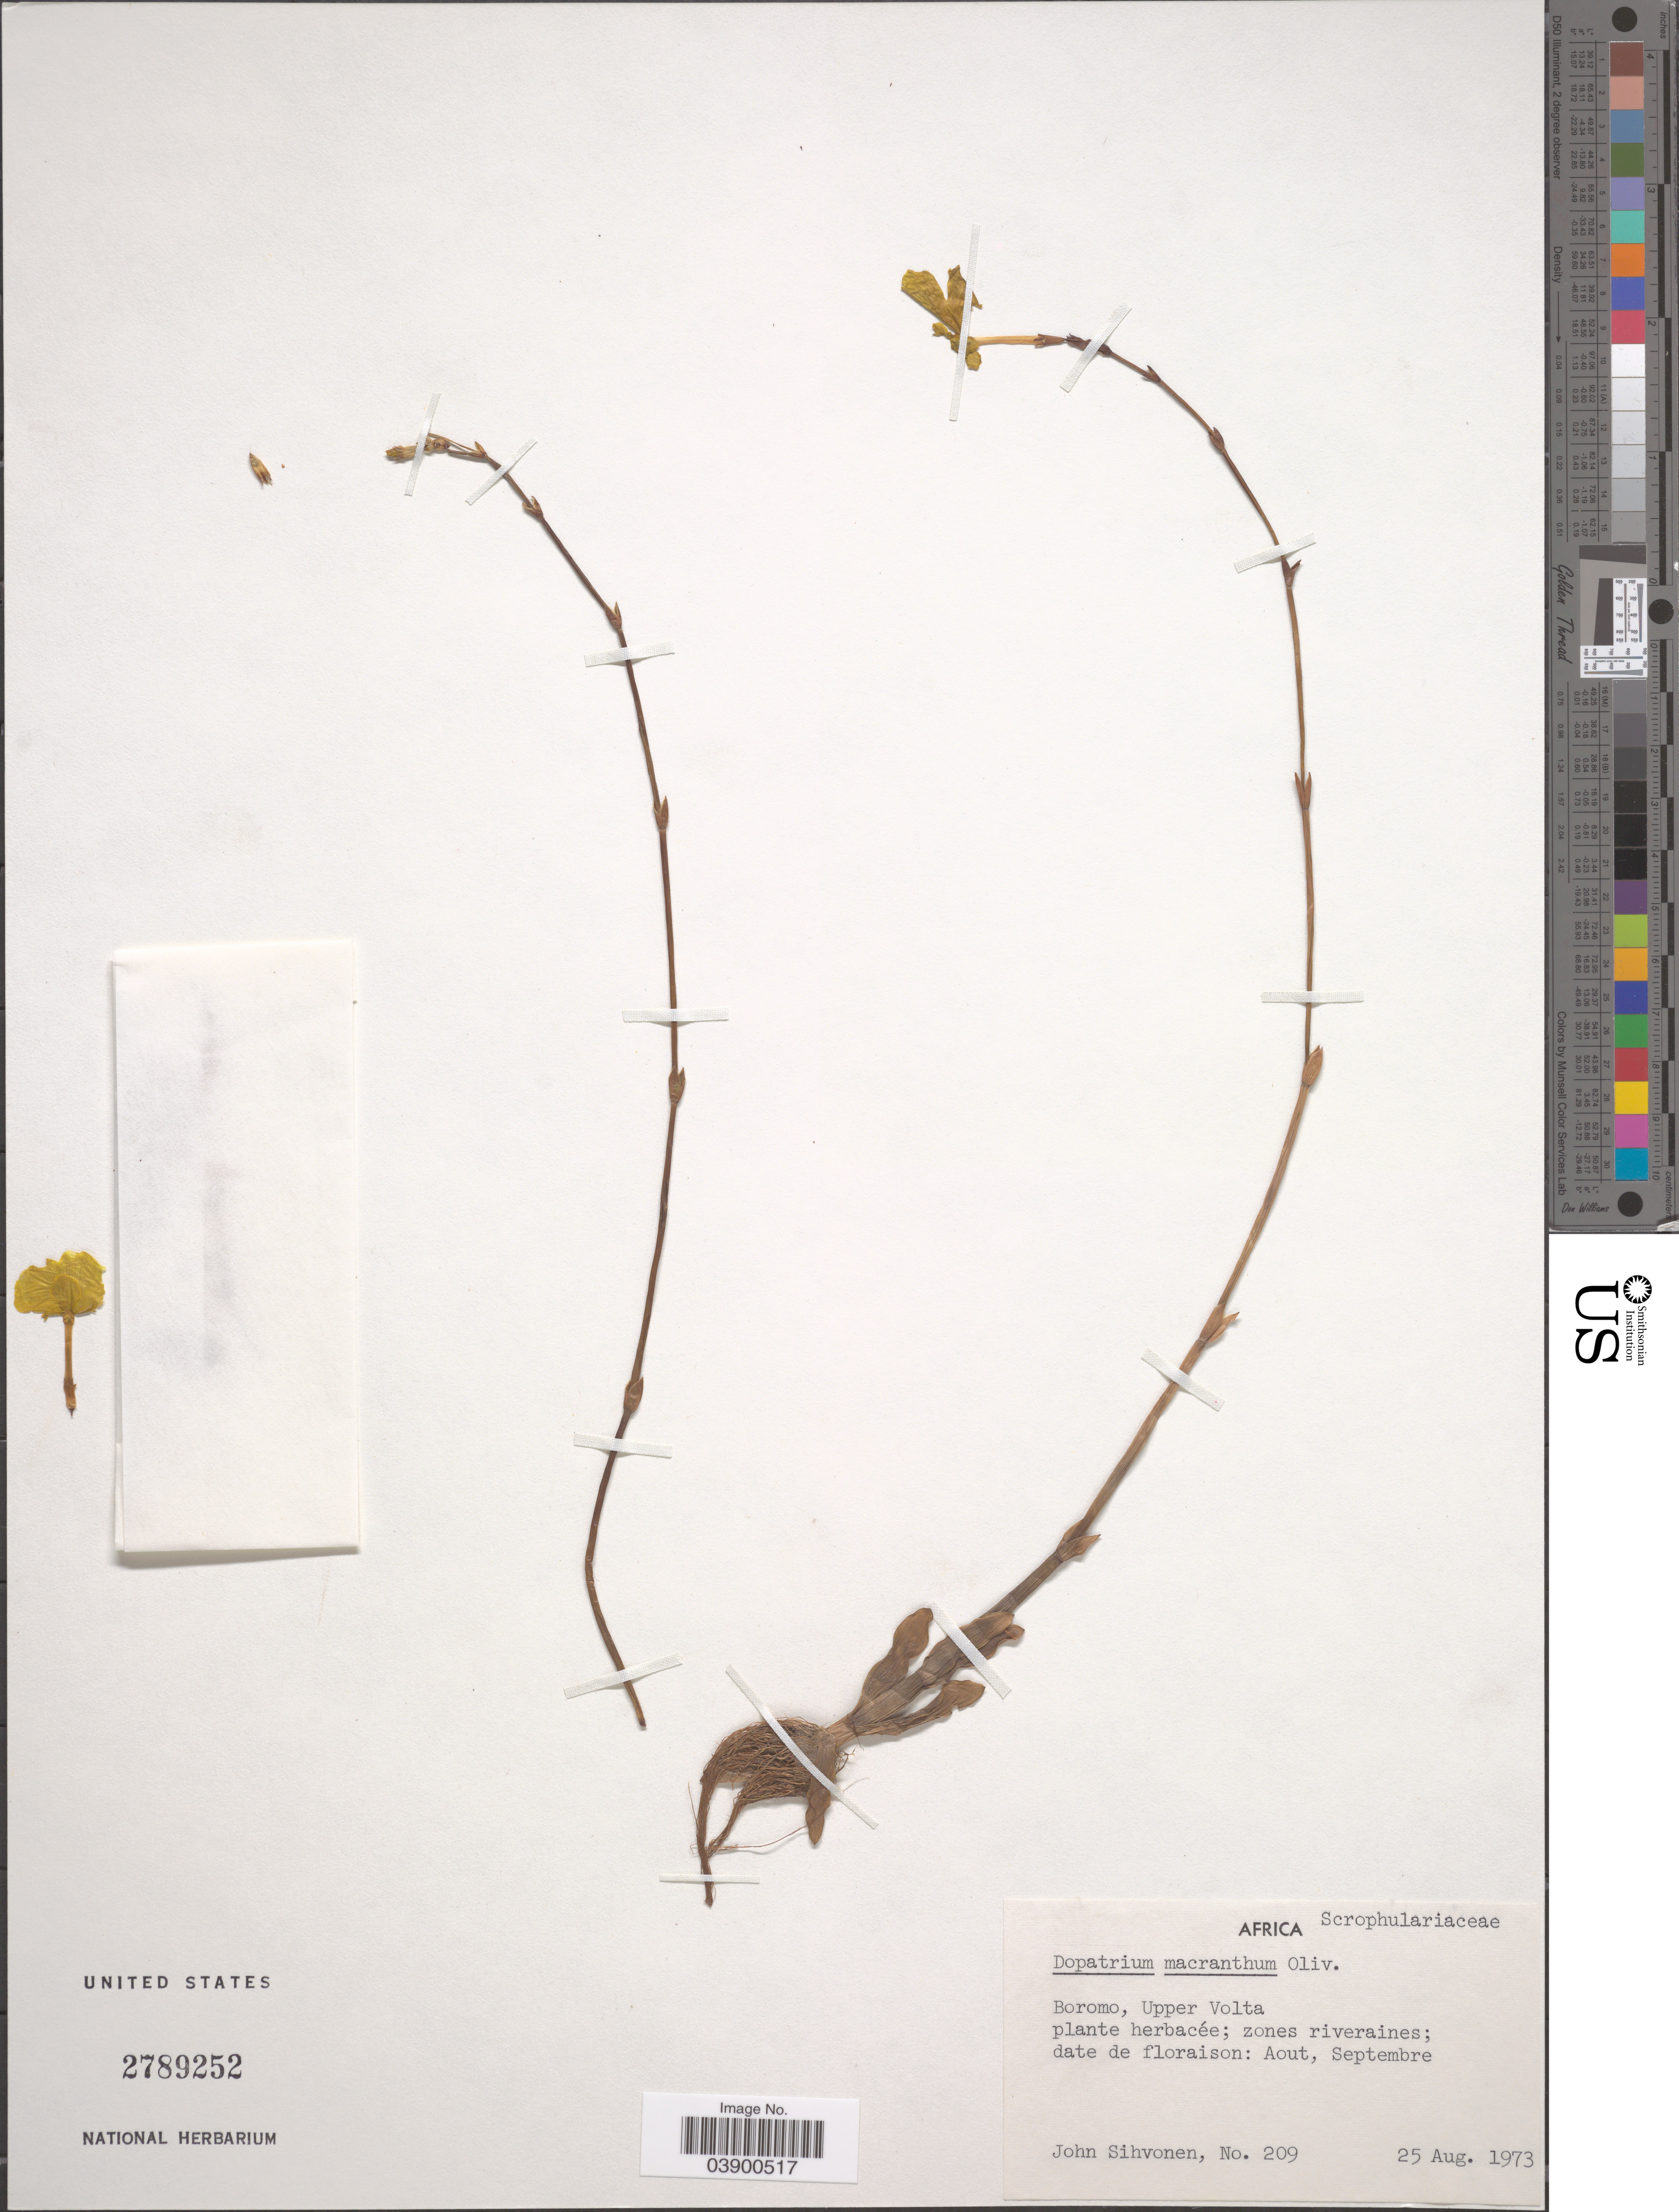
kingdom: Plantae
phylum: Tracheophyta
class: Magnoliopsida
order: Lamiales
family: Plantaginaceae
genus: Dopatrium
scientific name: Dopatrium macranthum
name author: Oliv.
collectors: J. Sihvonen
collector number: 209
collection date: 1973-08-25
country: Burkina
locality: Africa. Boromo, Upper Volta.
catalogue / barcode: US 2789252